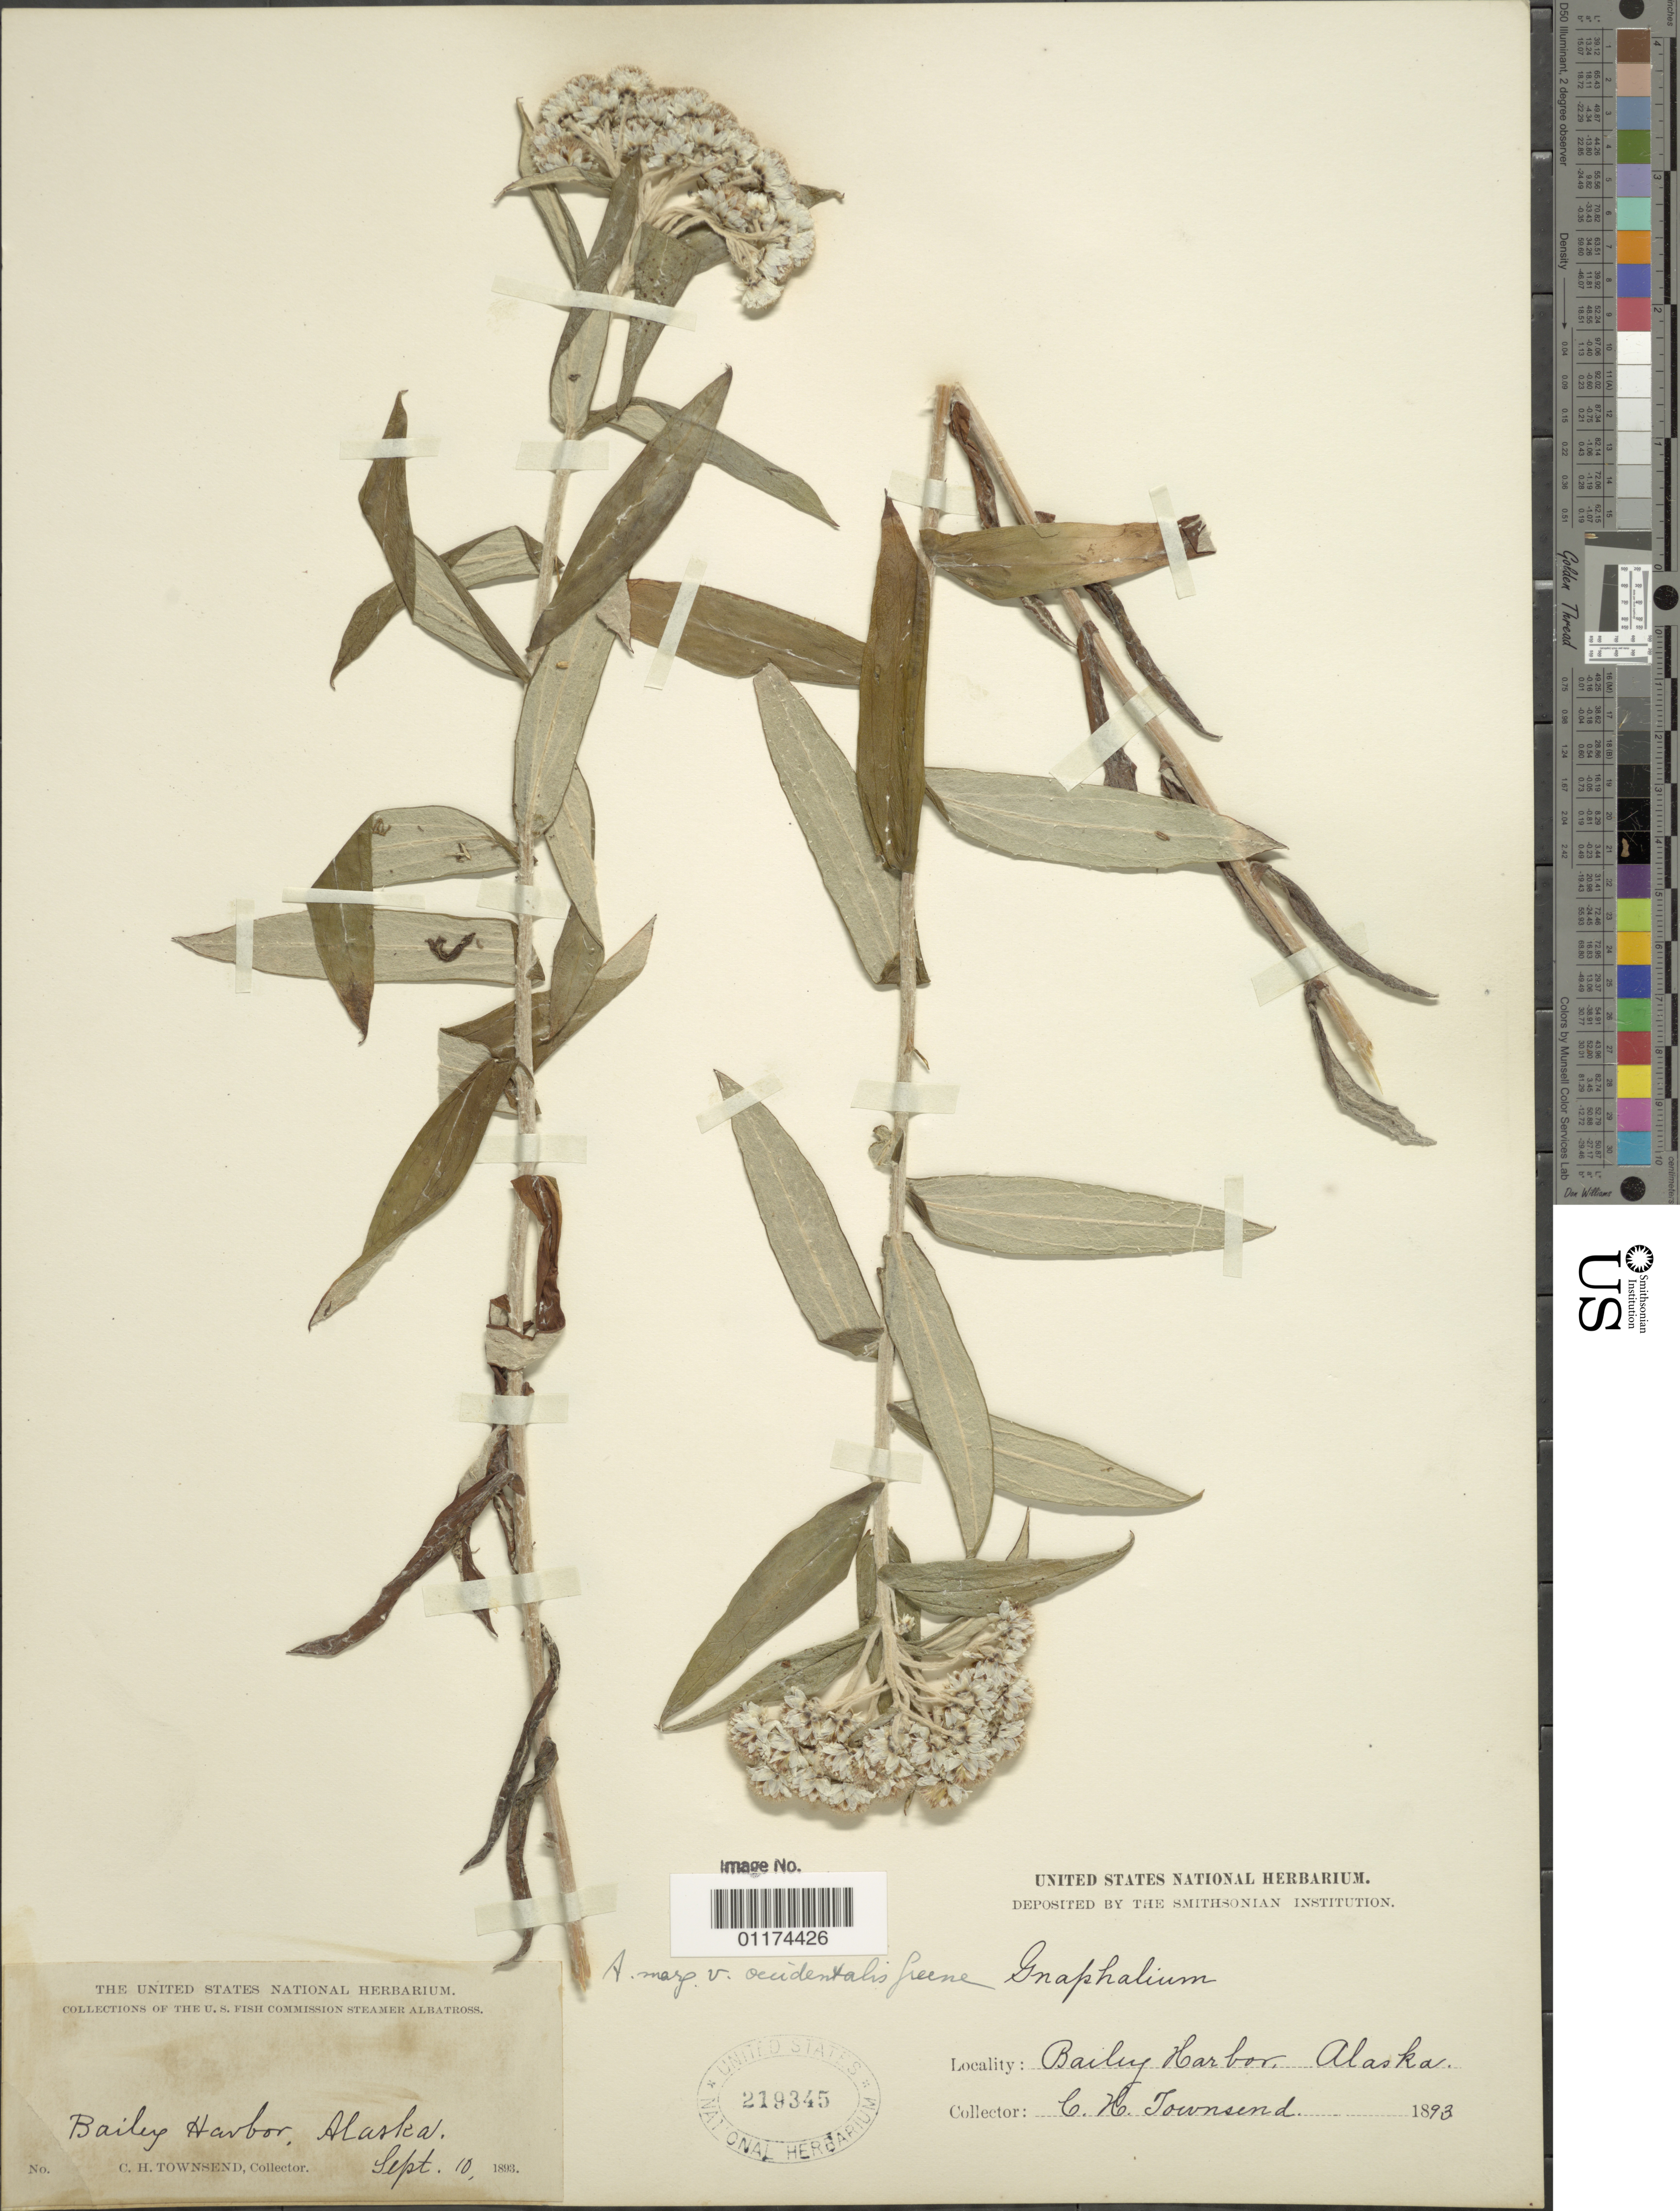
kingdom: Plantae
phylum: Tracheophyta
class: Magnoliopsida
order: Asterales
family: Asteraceae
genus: Anaphalis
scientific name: Anaphalis margaritacea var. occidentalis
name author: Greene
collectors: C. H. Townsend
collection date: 1893-09-10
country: United States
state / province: Alaska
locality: Baily Harbor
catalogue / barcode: US 219345